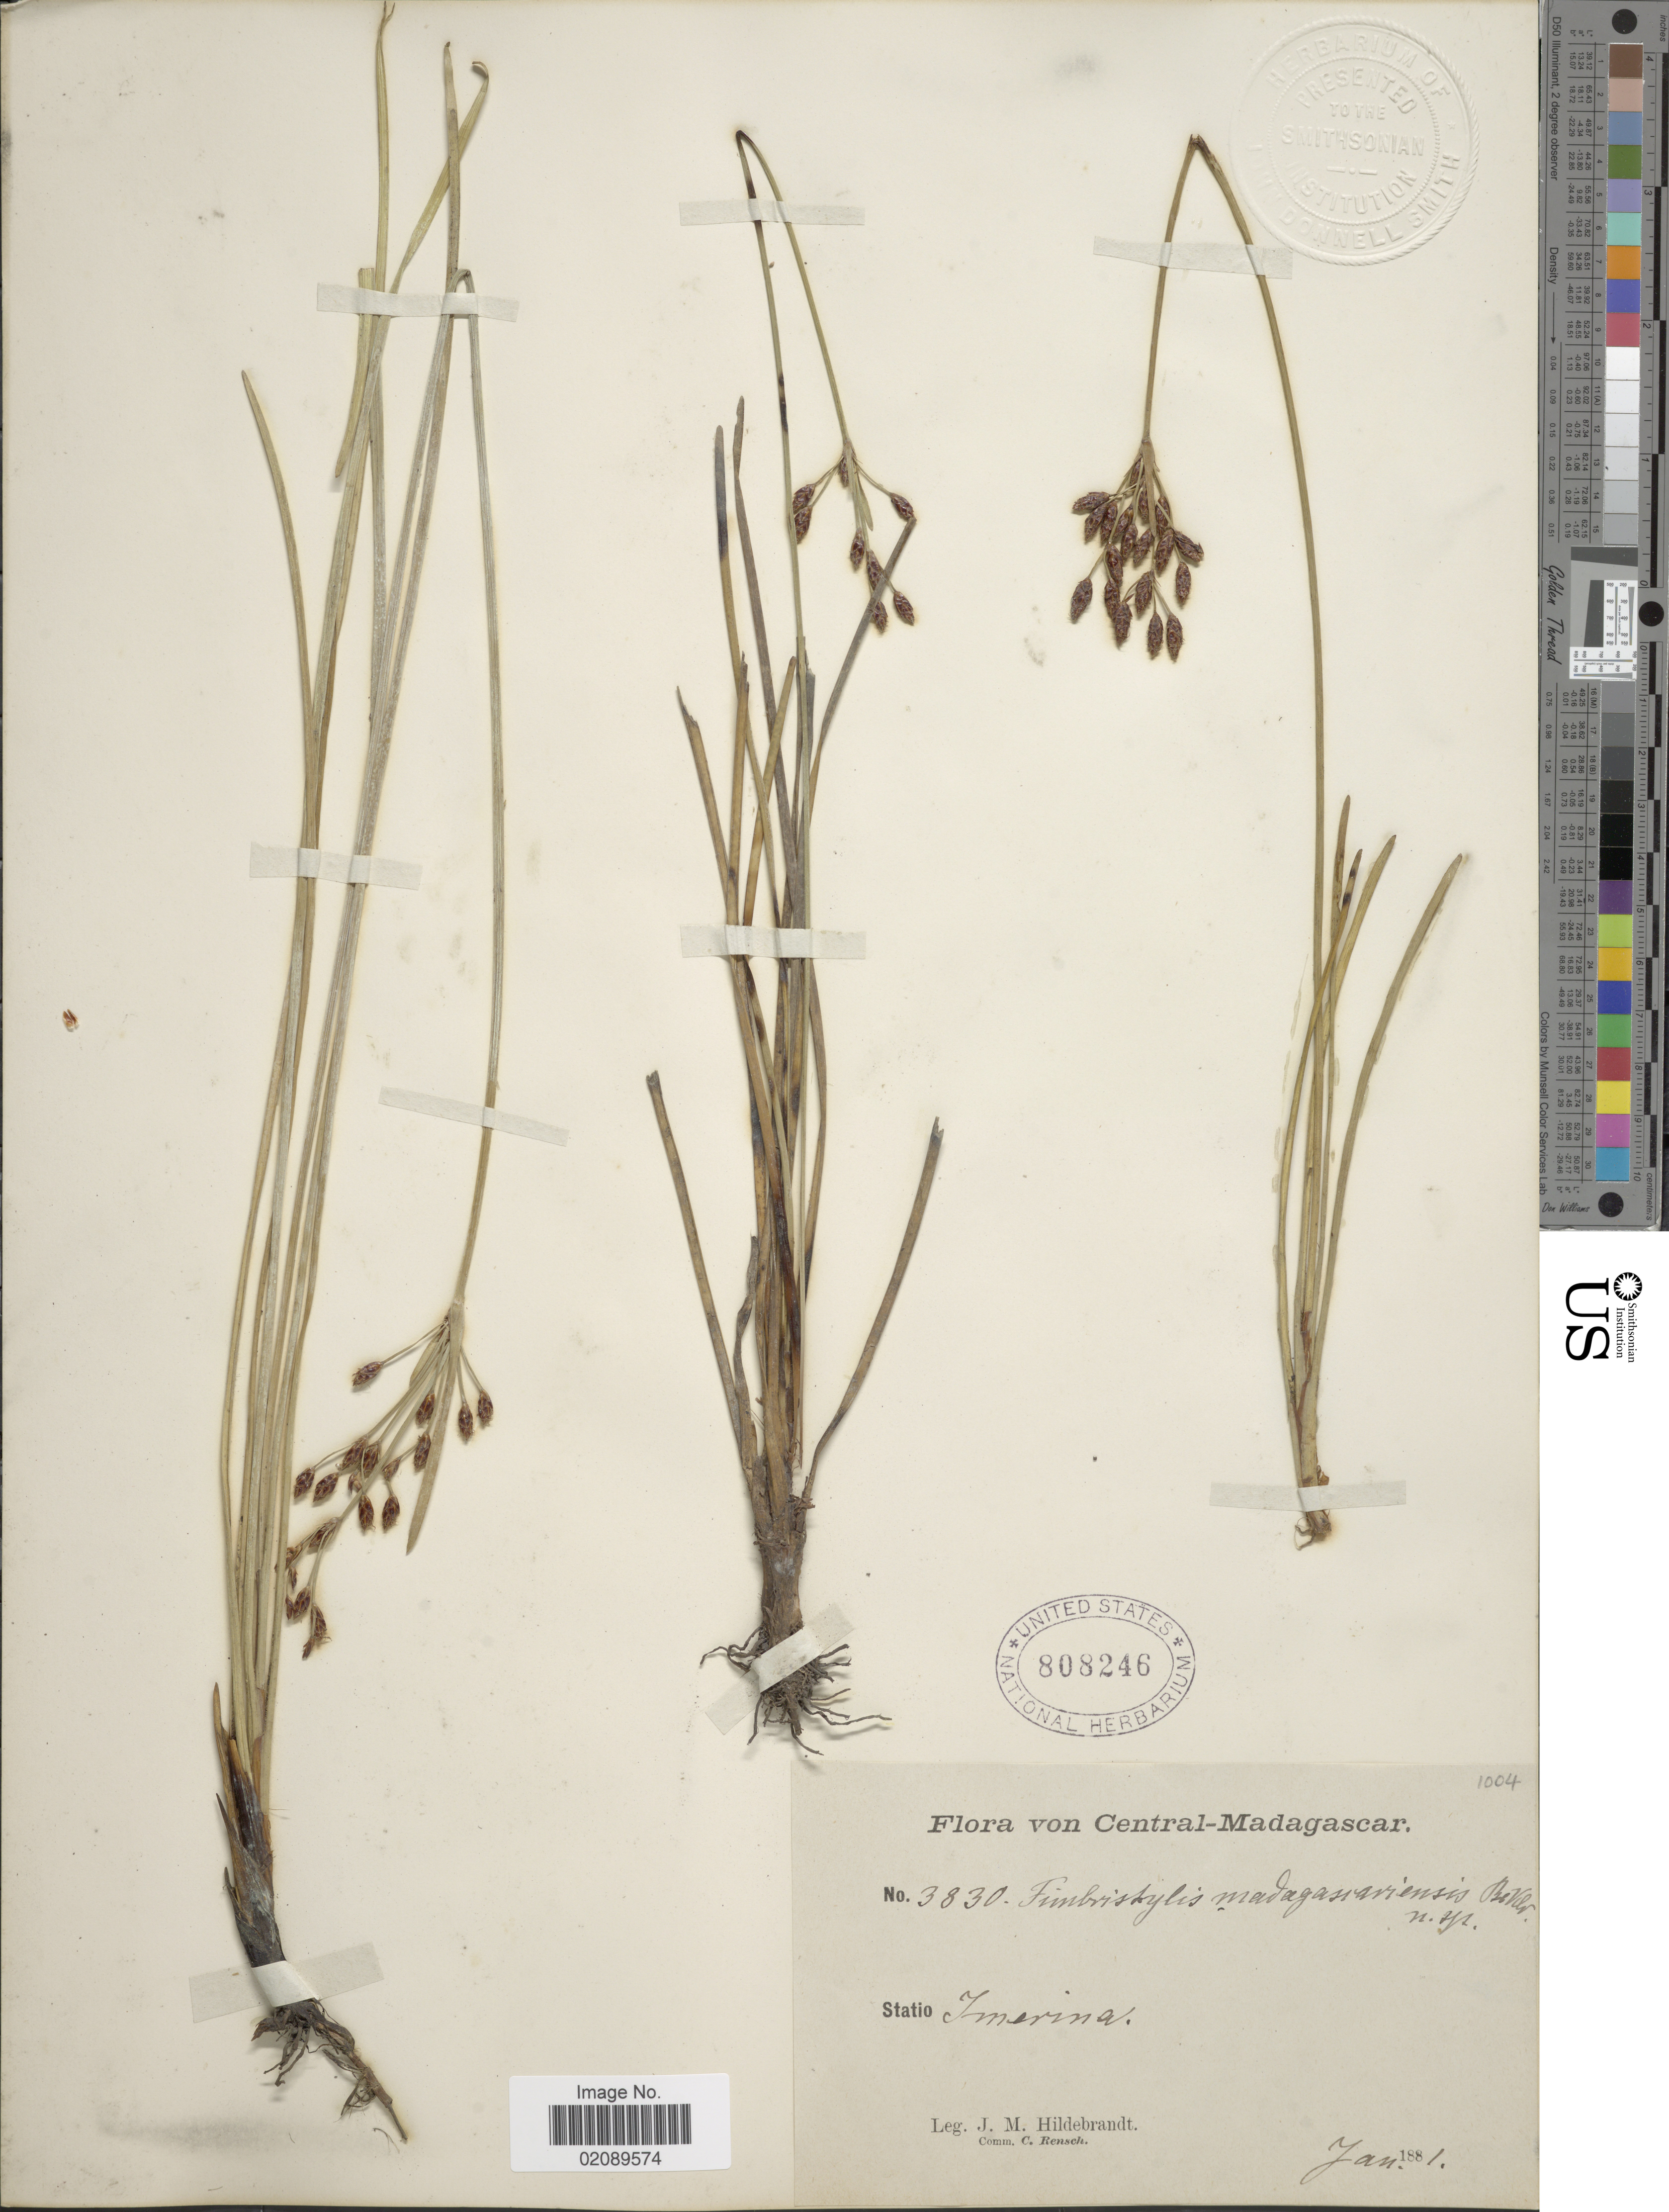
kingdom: Plantae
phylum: Tracheophyta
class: Liliopsida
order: Poales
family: Cyperaceae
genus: Fimbristylis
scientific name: Fimbristylis madagascariensis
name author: Boeckeler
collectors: J. Hildebrandt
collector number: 3830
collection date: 1881-01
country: Madagascar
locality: Central-Madagascar, Statio Imerina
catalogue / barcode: US 808246